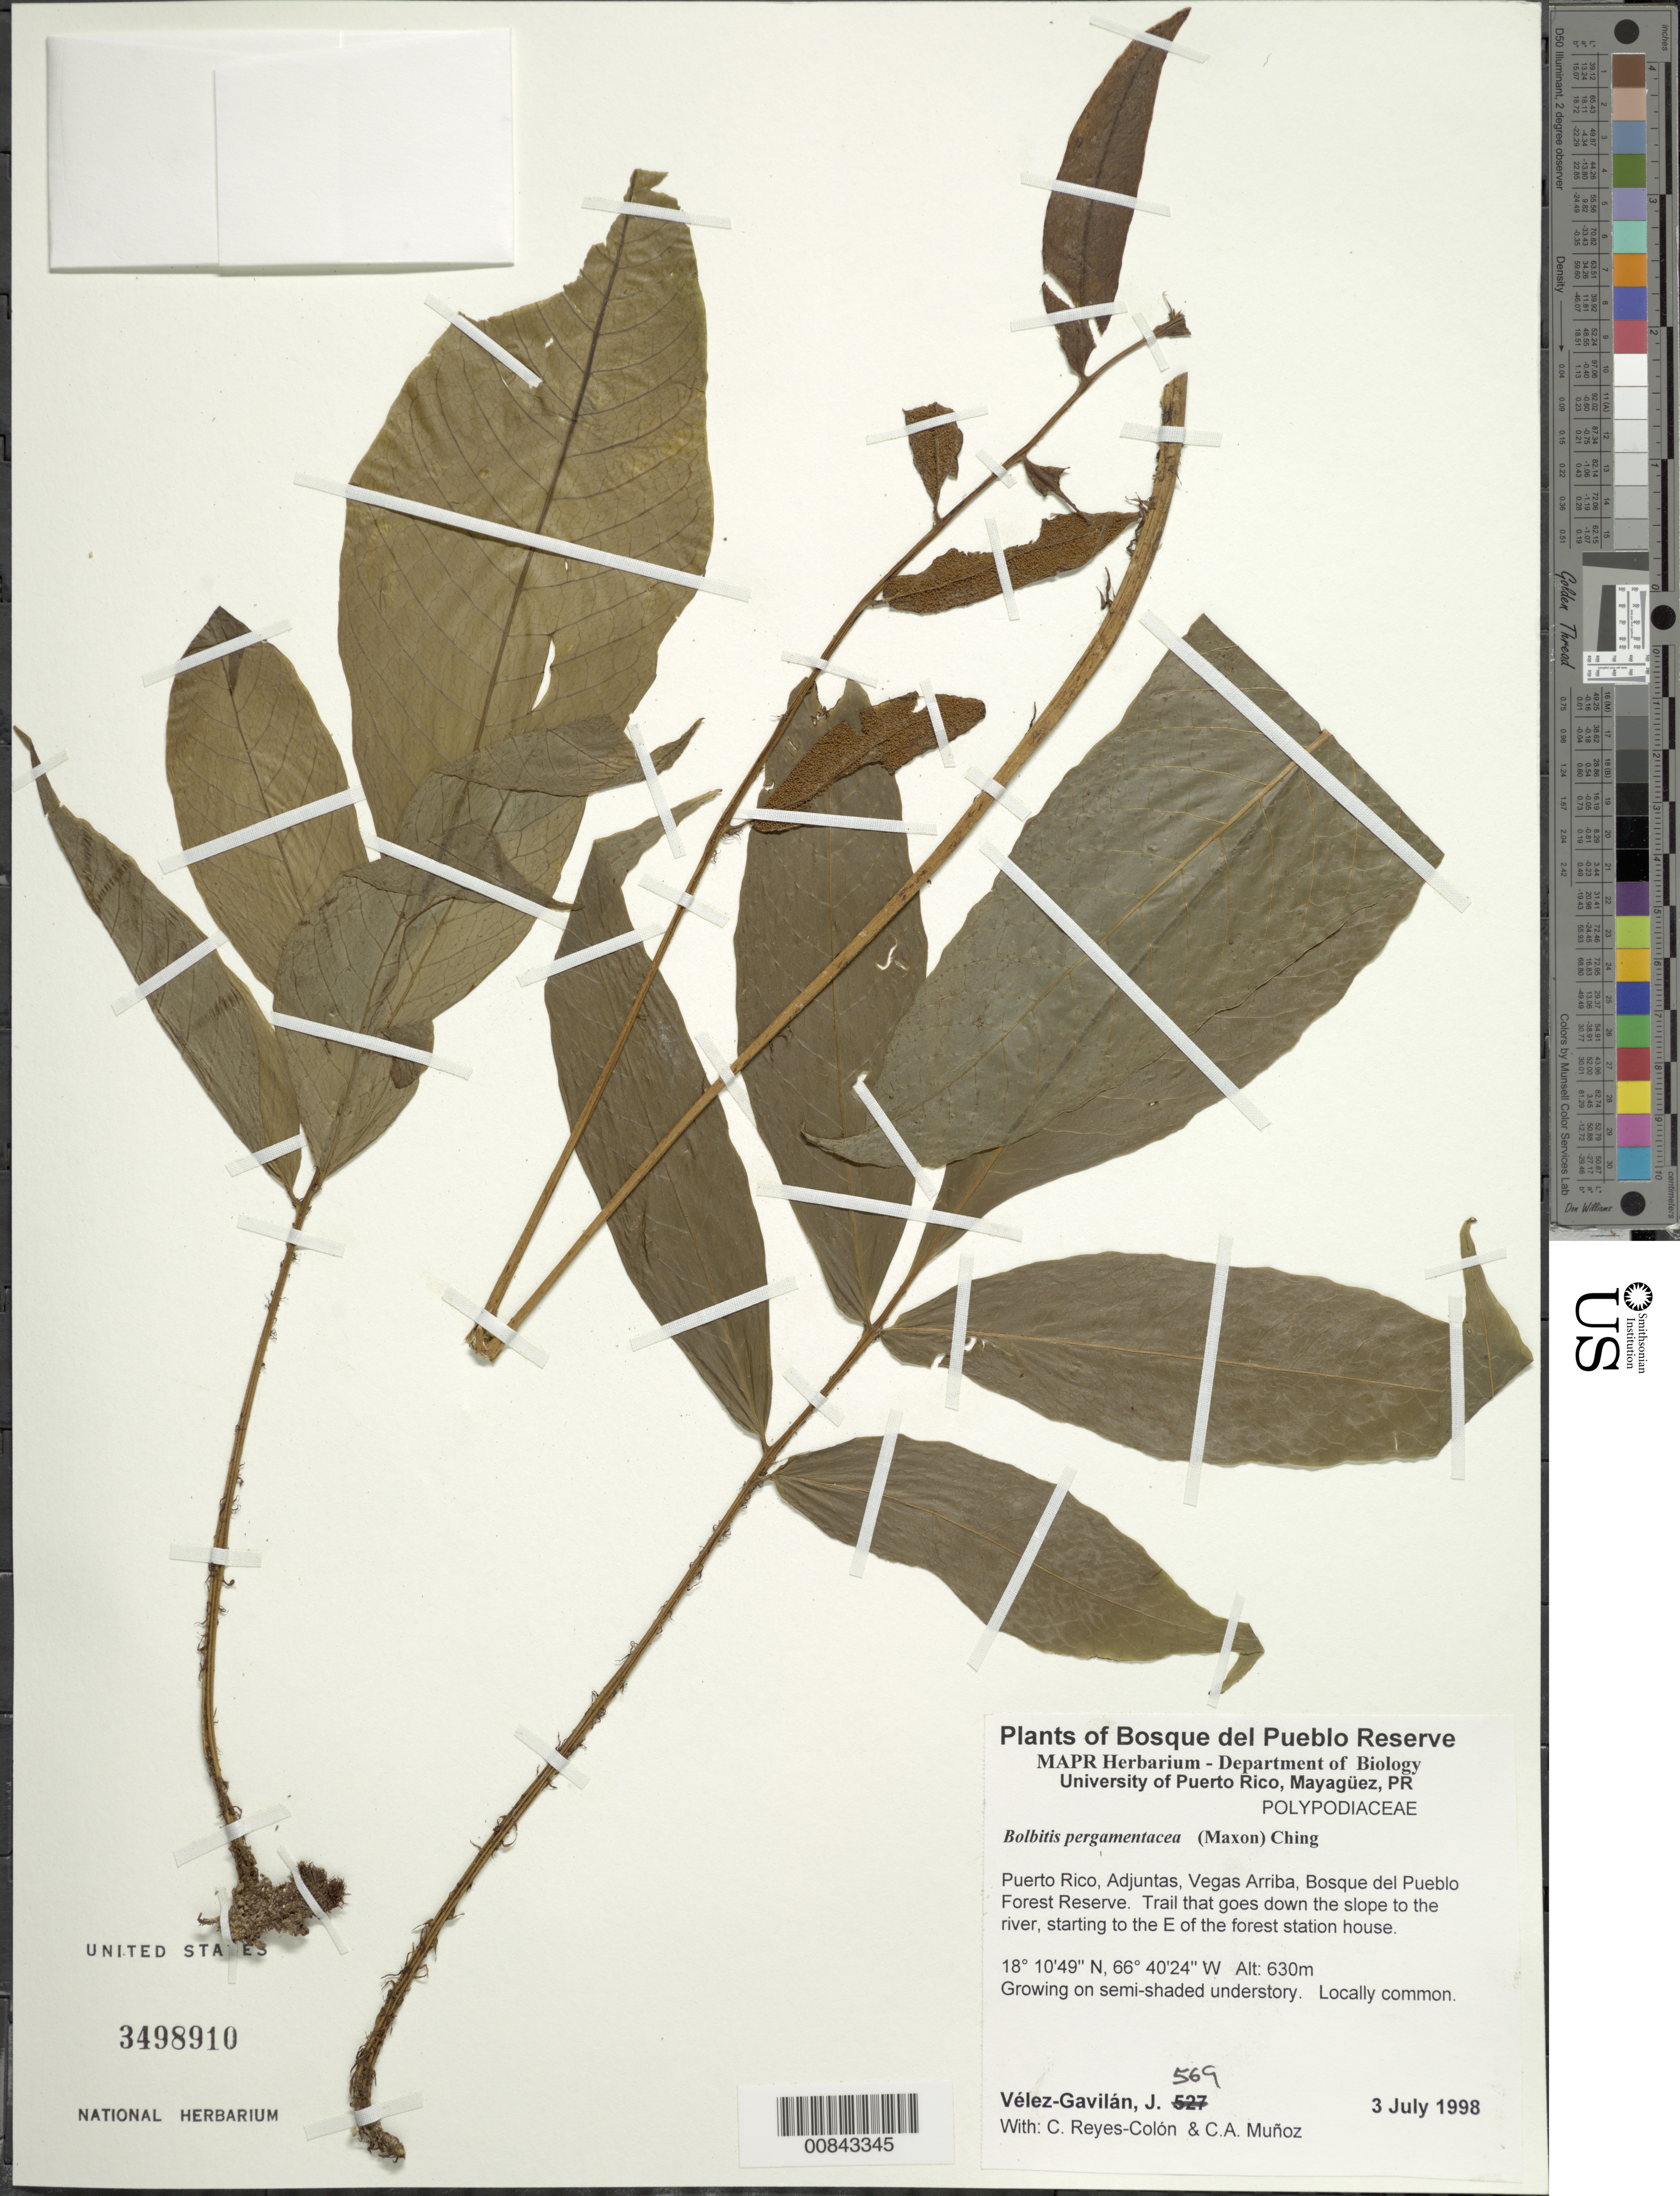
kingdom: Plantae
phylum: Tracheophyta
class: Polypodiopsida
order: Polypodiales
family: Dryopteridaceae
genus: Mickelia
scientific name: Mickelia pergamentacea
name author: (Maxon) R.C. Moran et al.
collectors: J. Vélez-Gavilán, C. Reyes-Colón & C. Muñoz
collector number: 569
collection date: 1998-07-03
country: Puerto Rico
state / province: Adjuntas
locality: Vegas Arriba, Bosque del Puebo Forest Reserve. Trail that goes down the slope to the river, starting to the E of the forest station house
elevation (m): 630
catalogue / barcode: US 3498910